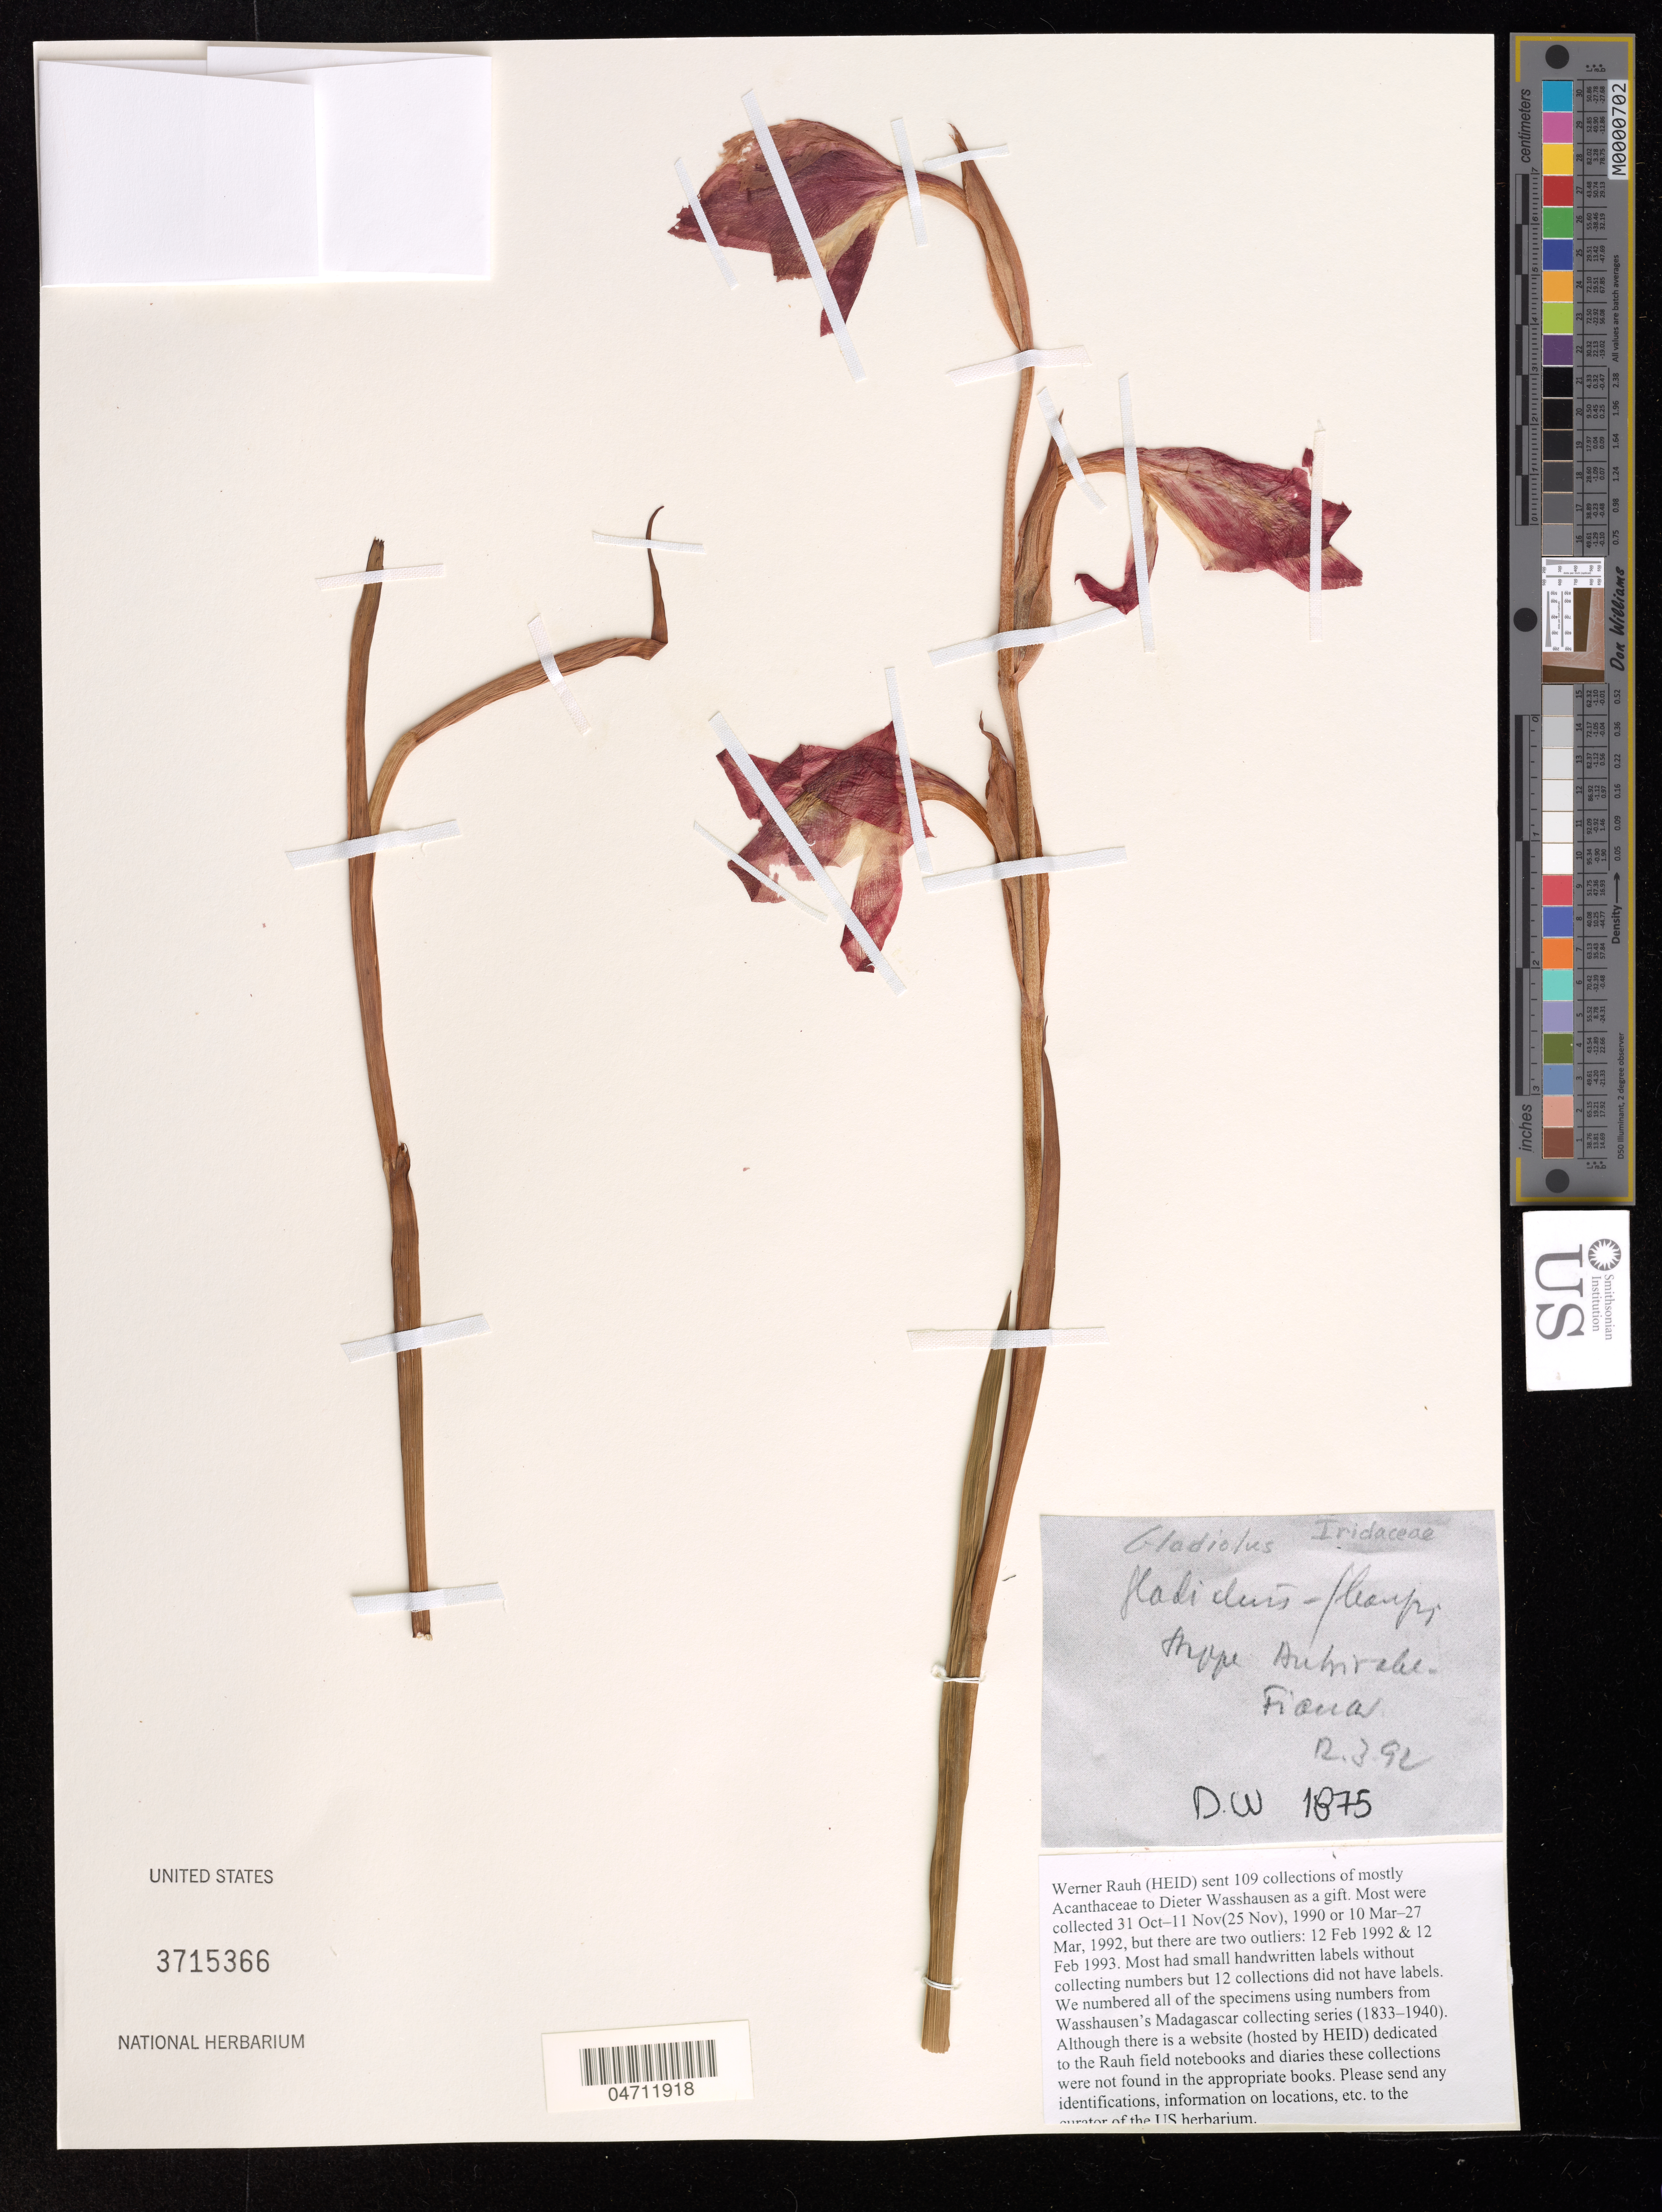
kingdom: Plantae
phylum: Tracheophyta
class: Liliopsida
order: Asparagales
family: Iridaceae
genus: Gladiolus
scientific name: Gladiolus sp.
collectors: W. Rauh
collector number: DW 1875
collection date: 1992-03-12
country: Madagascar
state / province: Fianarantsoa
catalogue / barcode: US 3715366